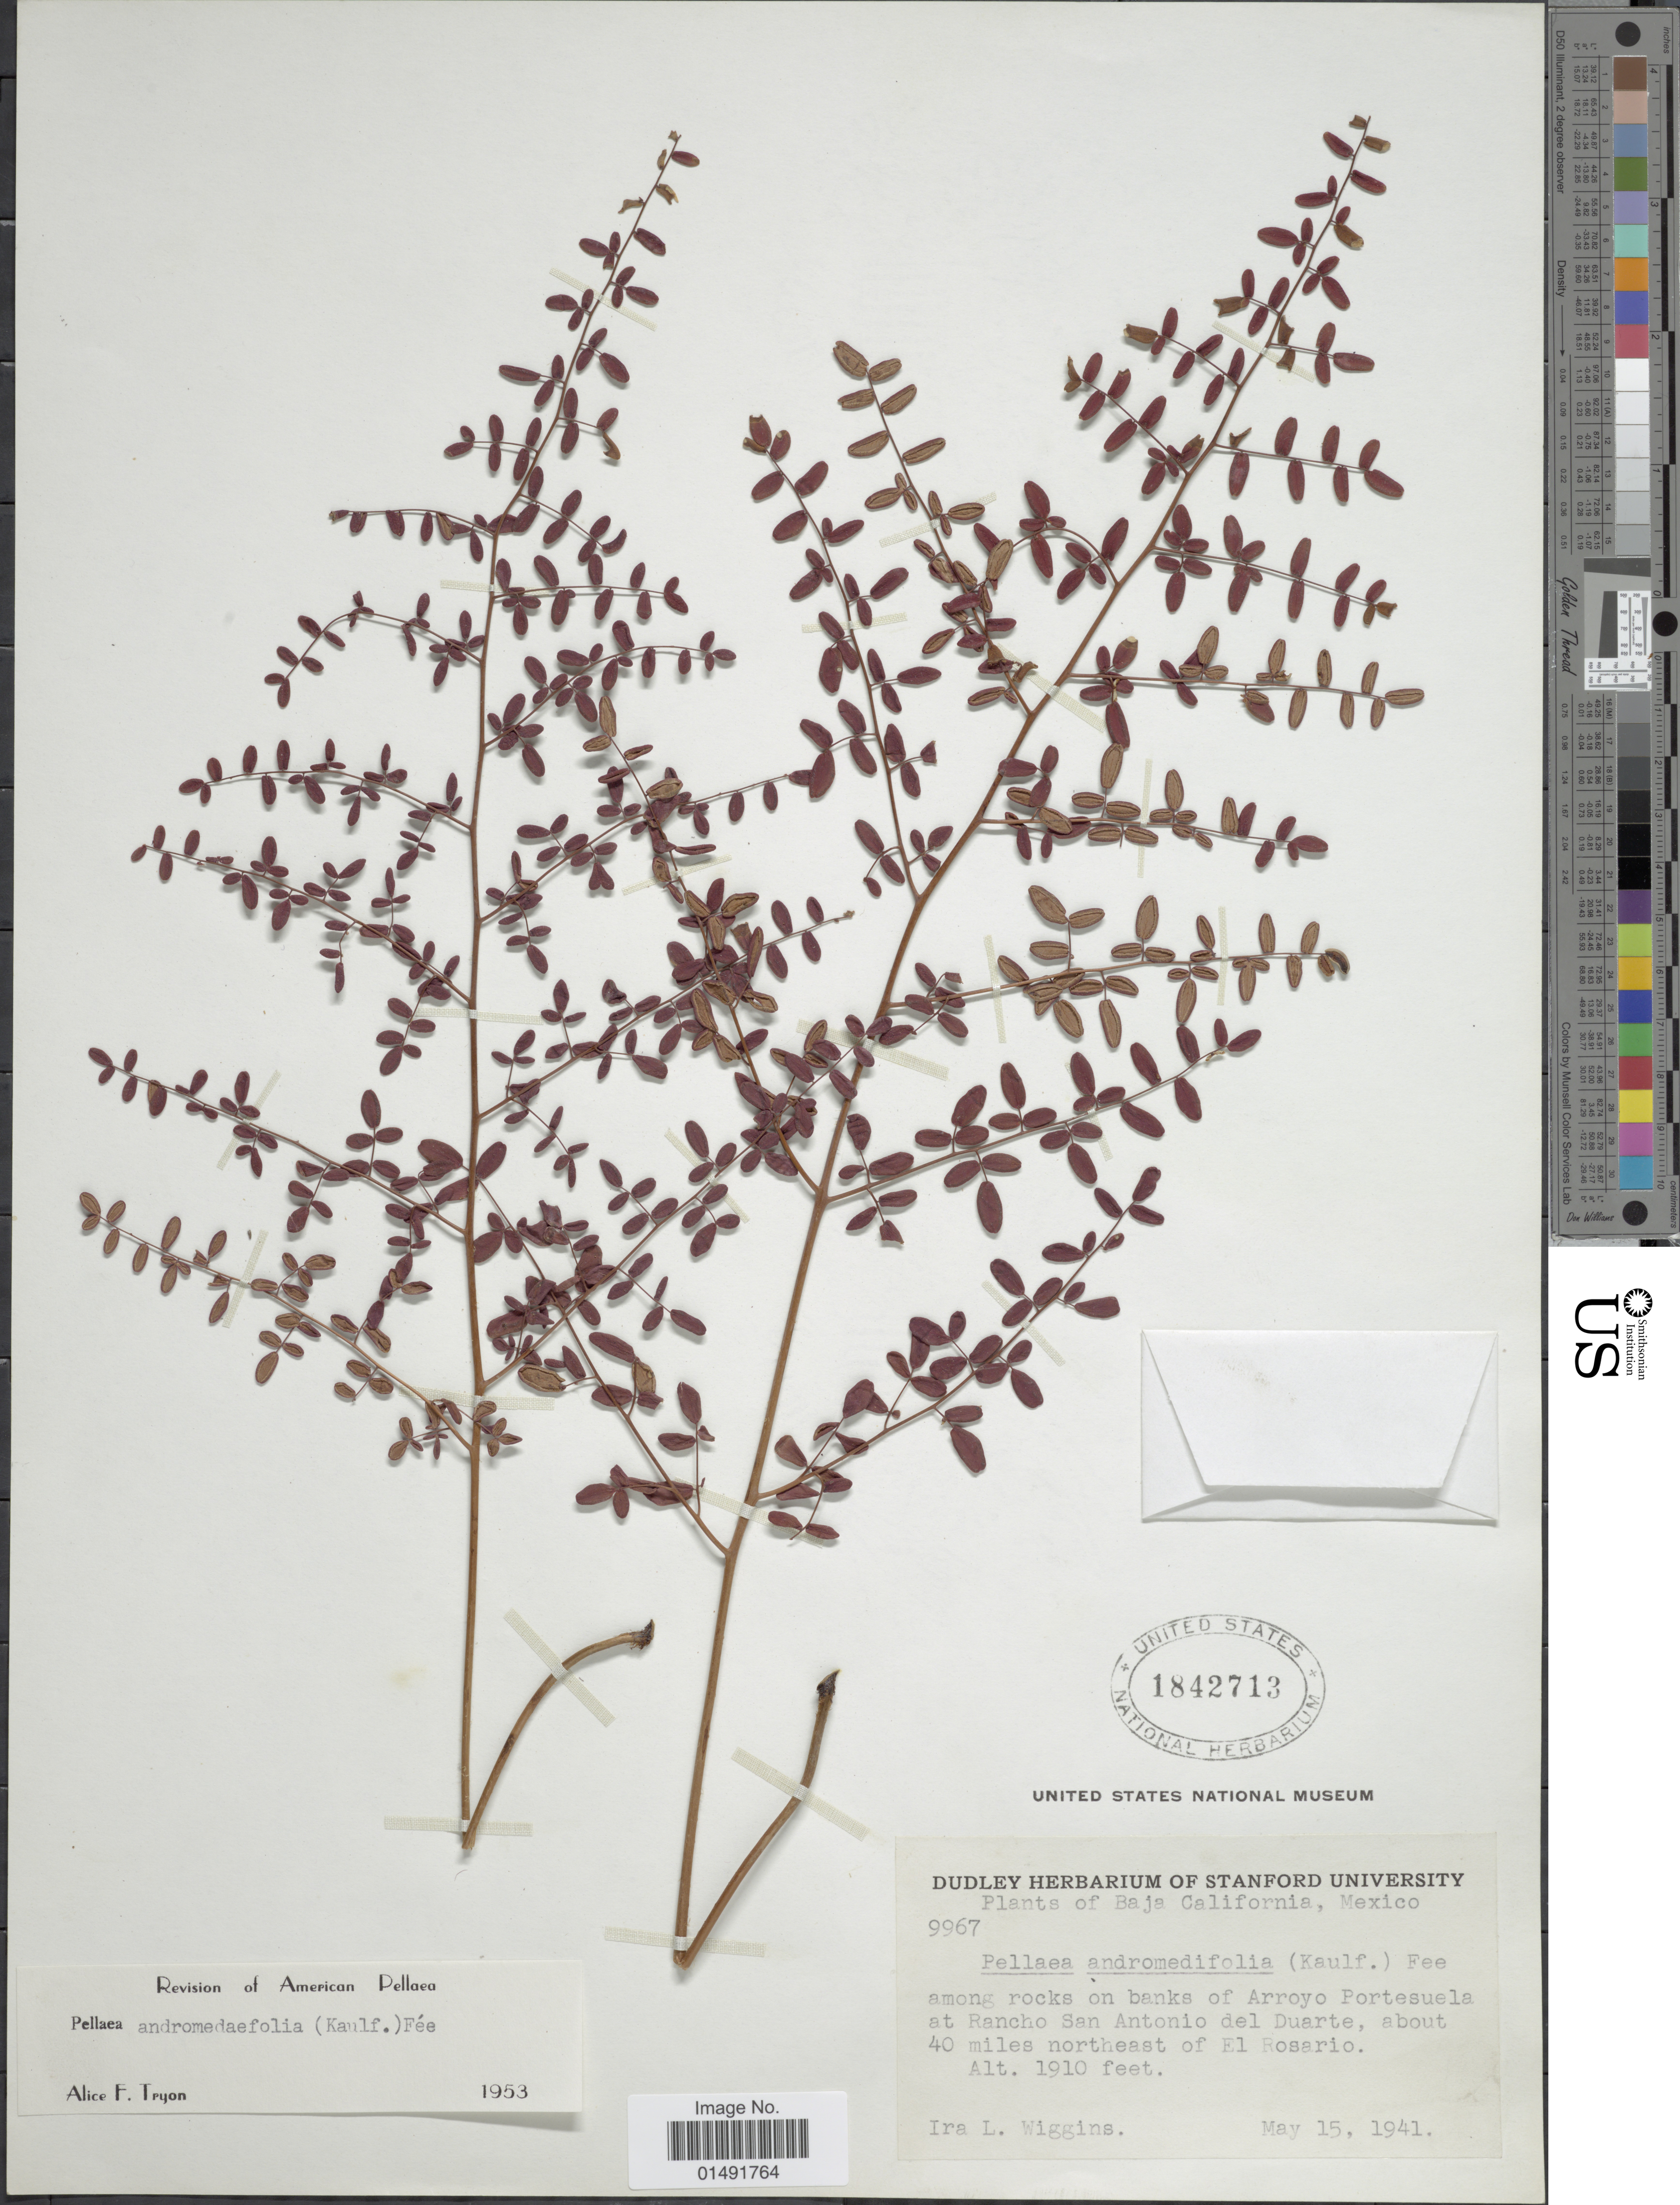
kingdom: Plantae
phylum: Tracheophyta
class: Polypodiopsida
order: Polypodiales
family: Pteridaceae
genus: Pellaea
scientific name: Pellaea andromedifolia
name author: (Kaulf.) Fée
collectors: I. L. Wiggins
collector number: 9967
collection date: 1941-05-15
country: Mexico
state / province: Baja California Norte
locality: Among rocks on banks of Arroyo Portesuela at Rancho San Antonio del Duarte, about 40 miles northeast of El Rosario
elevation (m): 582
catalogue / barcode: US 1842713